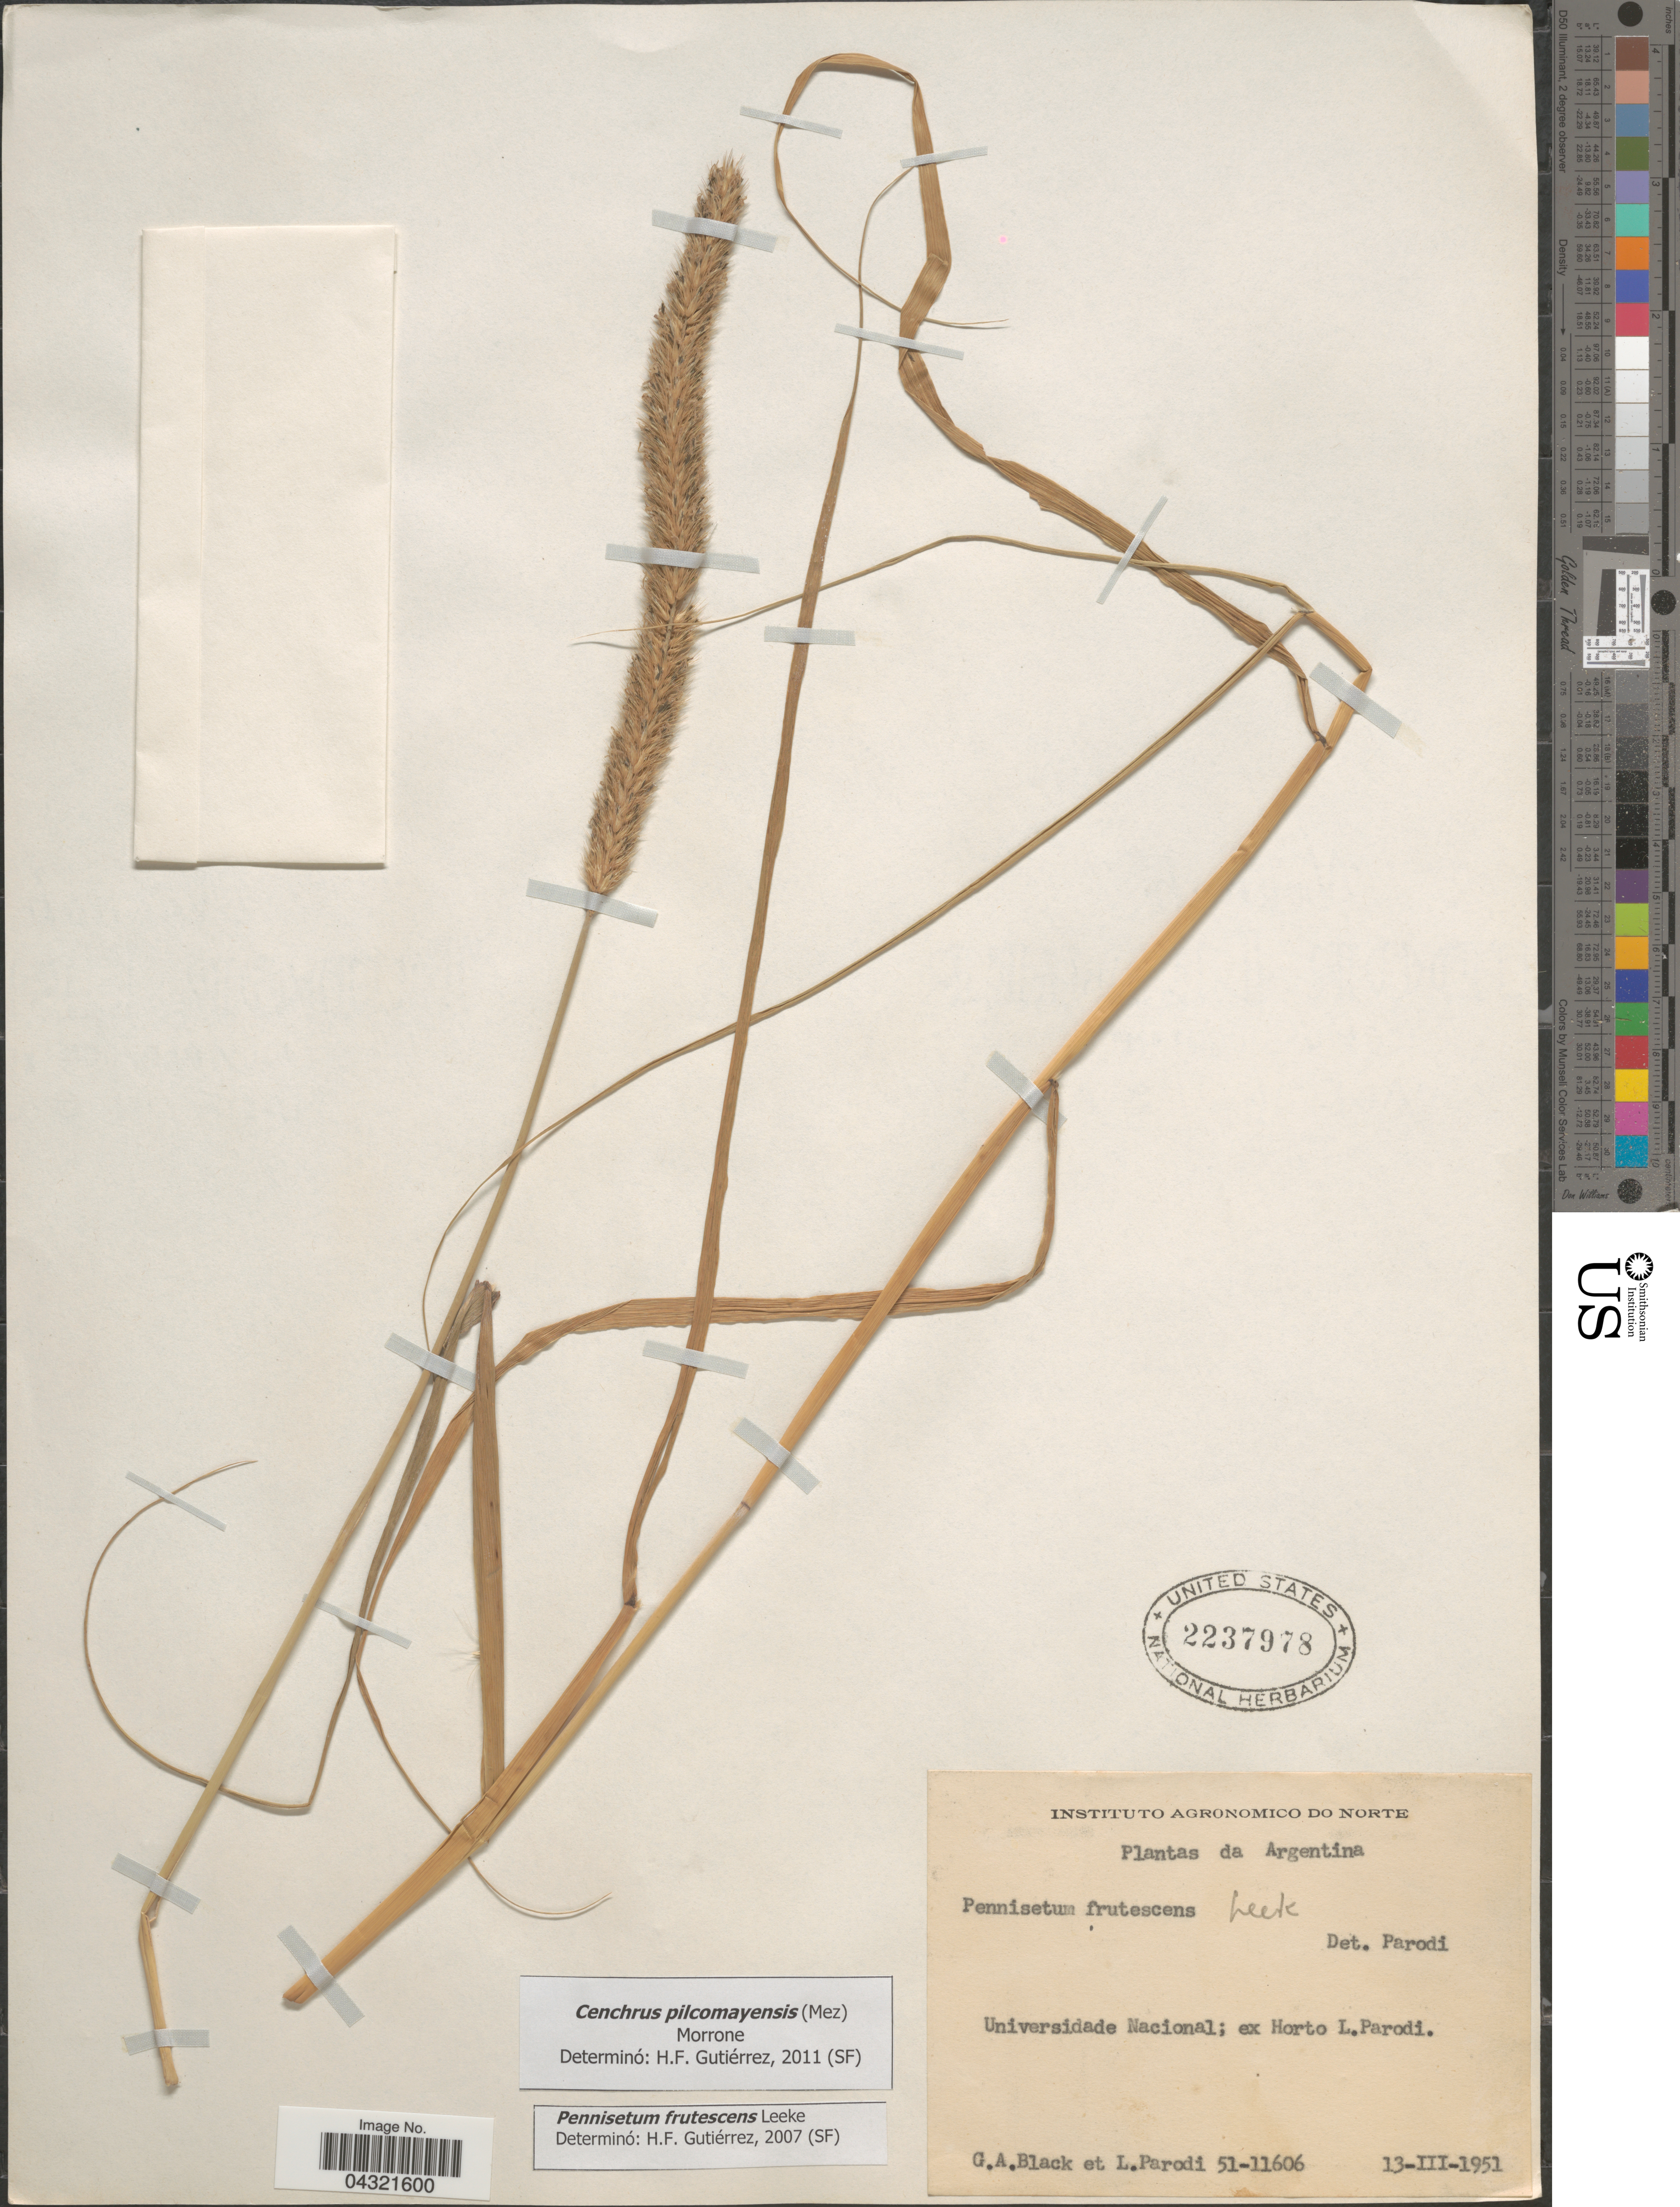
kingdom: Plantae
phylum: Tracheophyta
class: Liliopsida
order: Poales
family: Poaceae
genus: Cenchrus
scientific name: Cenchrus pilcomayensis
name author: (Mez) Morrone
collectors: G. A. Black & L. R. Parodi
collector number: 51-11606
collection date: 1951-03-13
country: Argentina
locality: Universidade Nacional; ex Horto L. Parodi.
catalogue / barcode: US 2237978